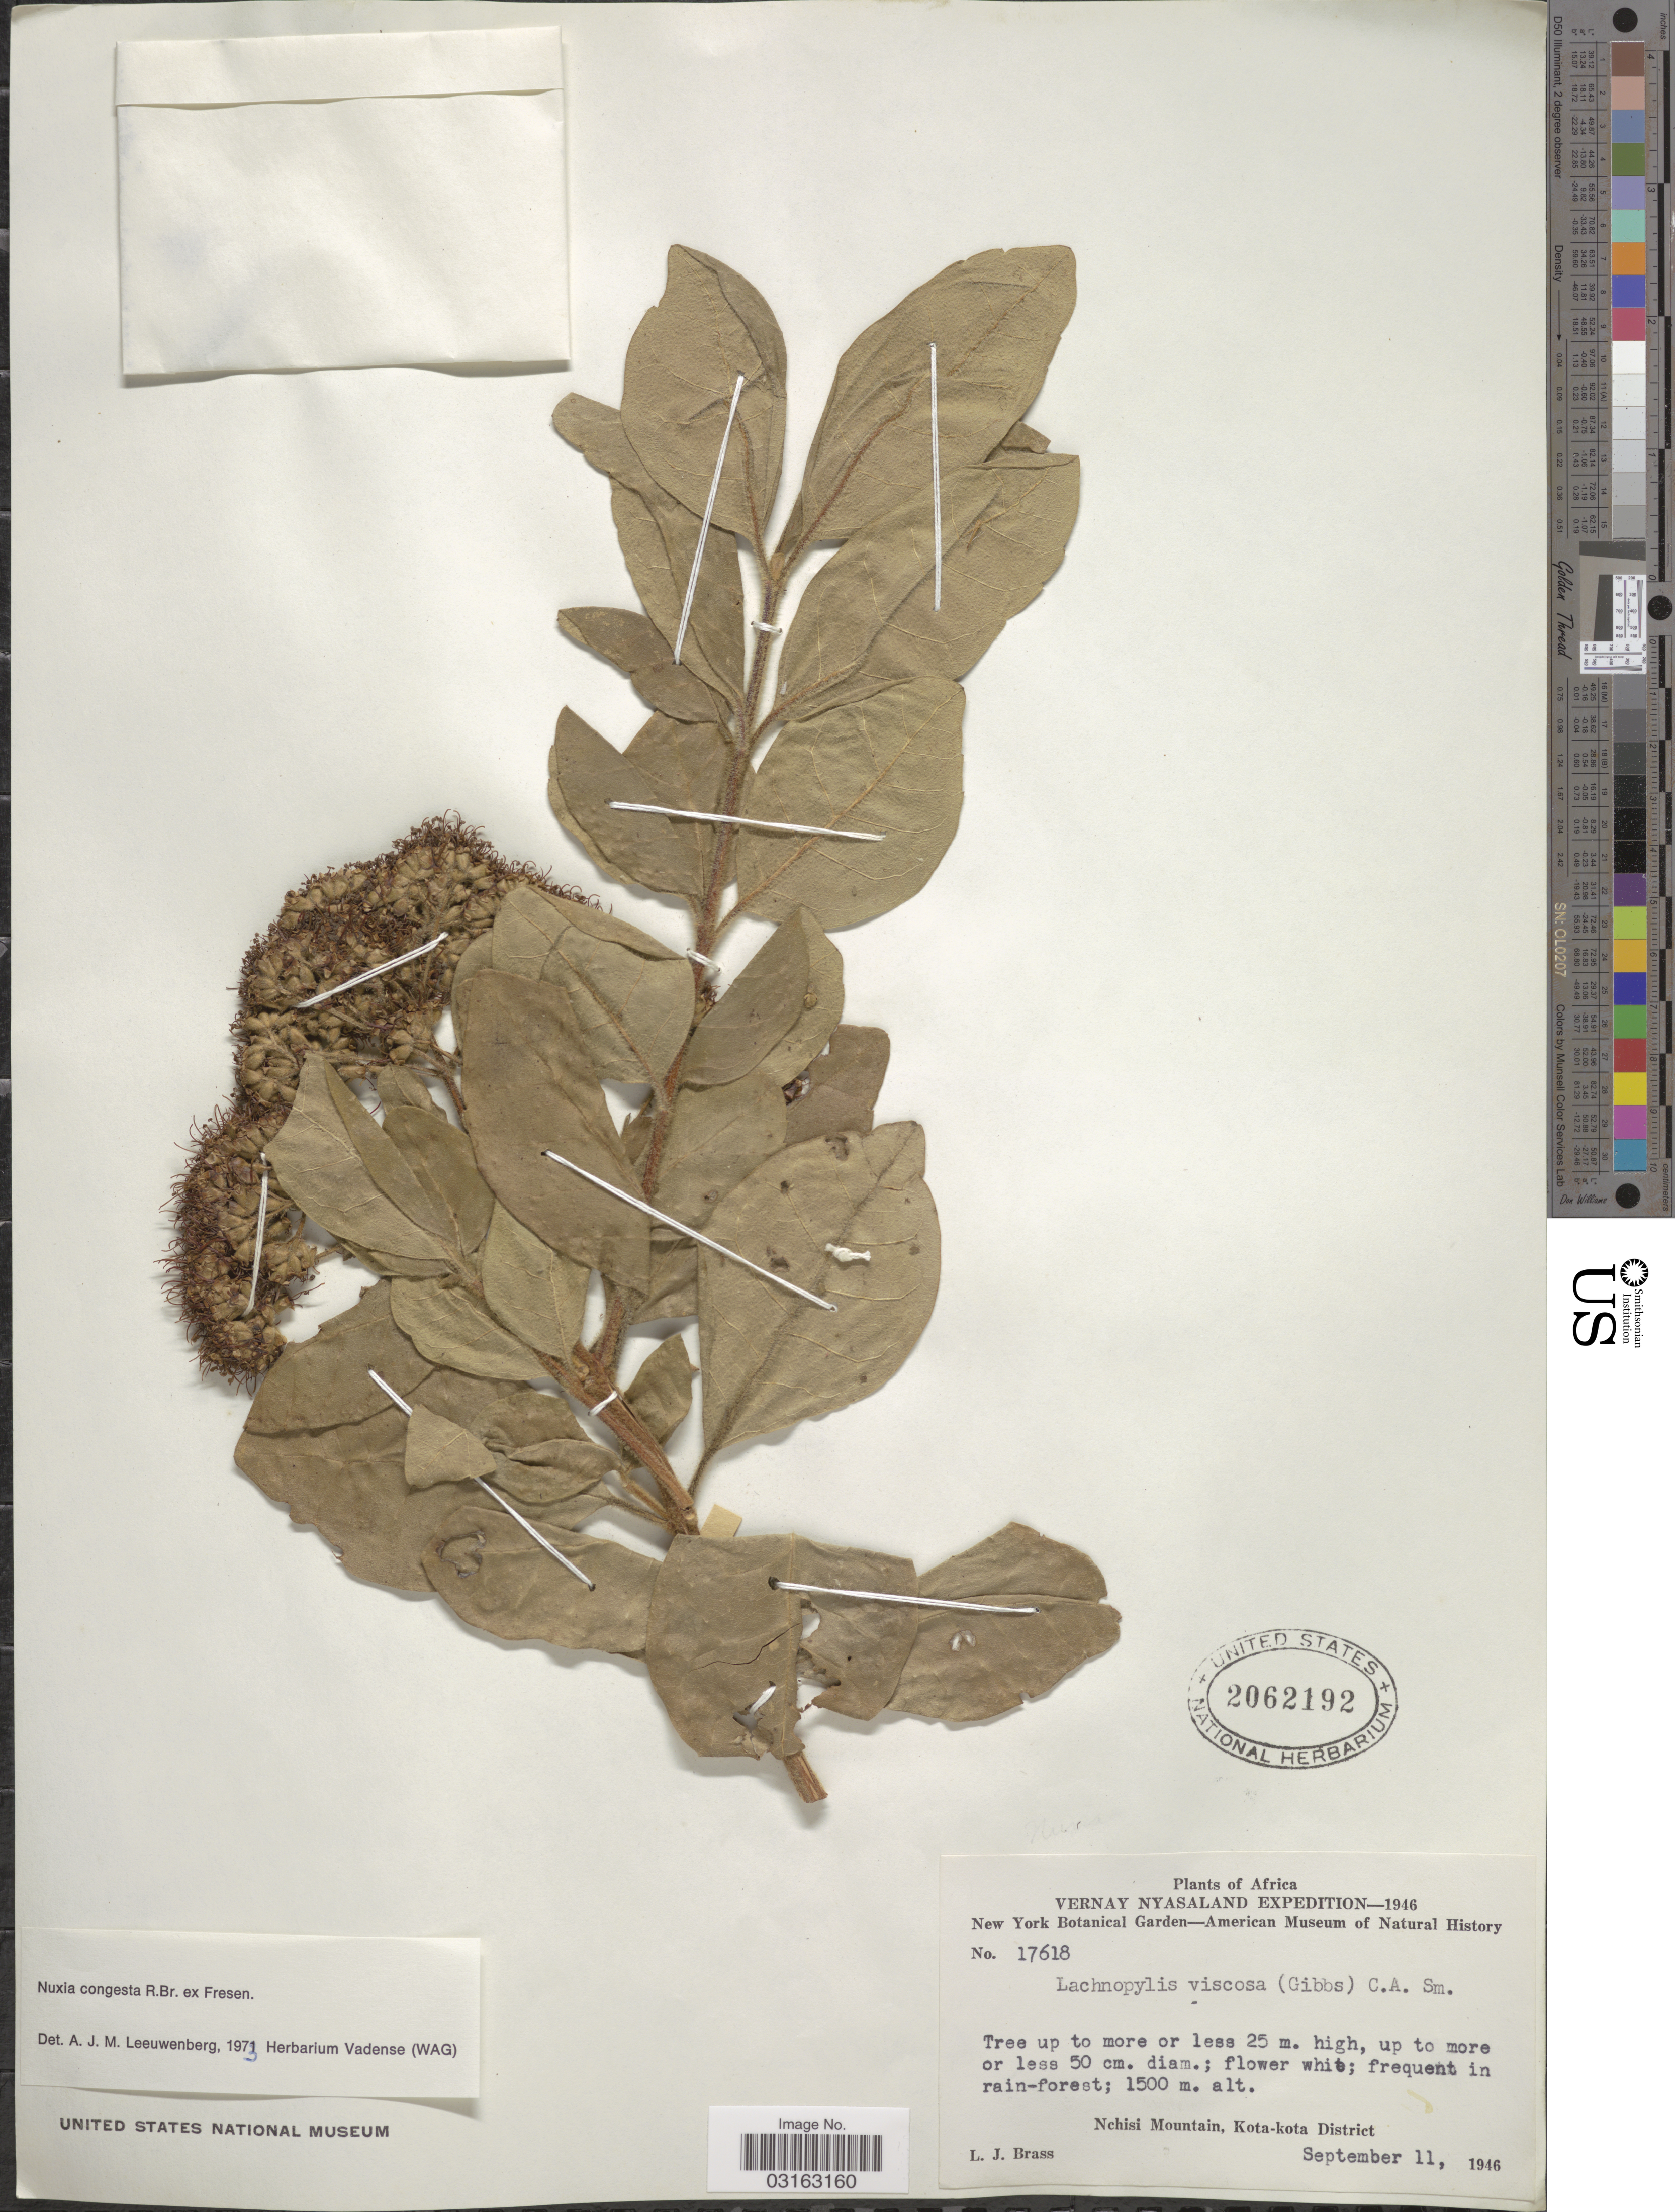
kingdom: Plantae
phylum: Tracheophyta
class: Magnoliopsida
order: Lamiales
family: Stilbaceae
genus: Nuxia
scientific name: Nuxia congesta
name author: R. Br. ex Fresen.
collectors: L. J. Brass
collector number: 17618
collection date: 1946-09-11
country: Malawi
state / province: Central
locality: Africa. Nchisi Mountain, Kota-Kota District.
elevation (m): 1500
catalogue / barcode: US 2062192